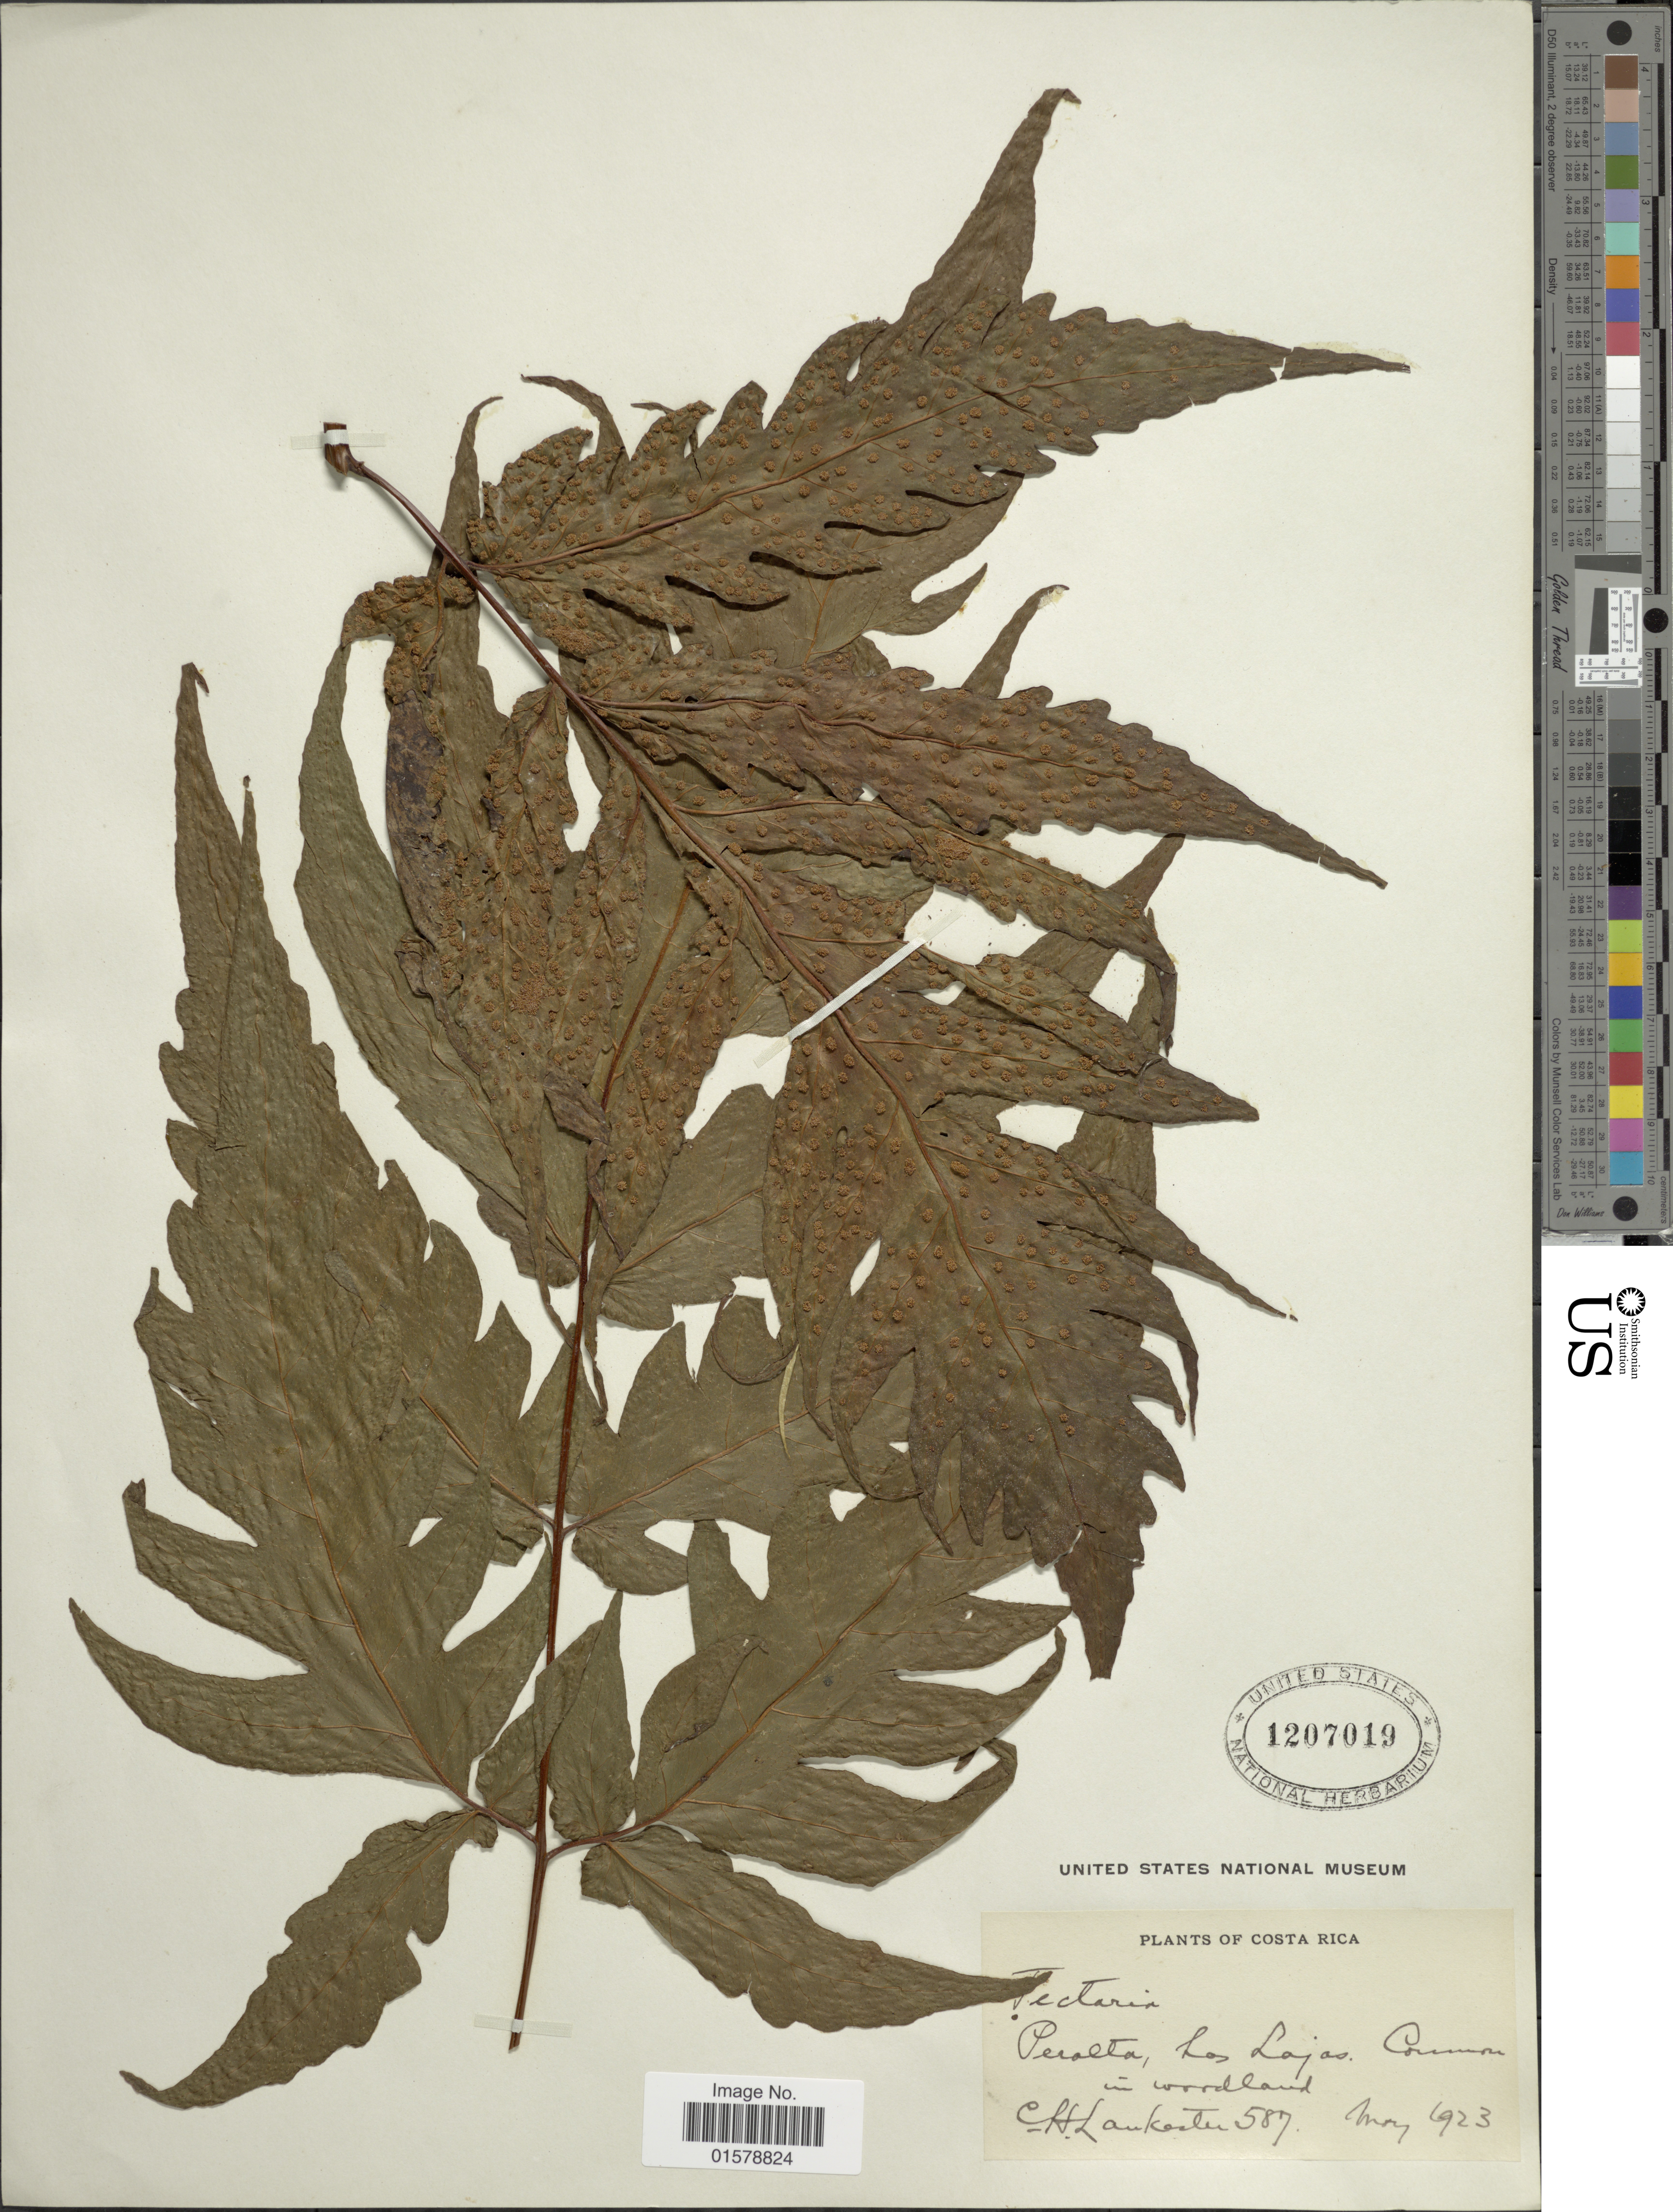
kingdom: Plantae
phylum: Tracheophyta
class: Polypodiopsida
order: Polypodiales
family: Tectariaceae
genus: Tectaria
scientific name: Tectaria rivalis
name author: (Mett. ex Kuhn) C. Chr.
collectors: C. Laukesten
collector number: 587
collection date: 1923-05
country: Costa Rica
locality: Peralta, Las Lajas, common in woodland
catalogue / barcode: US 127019